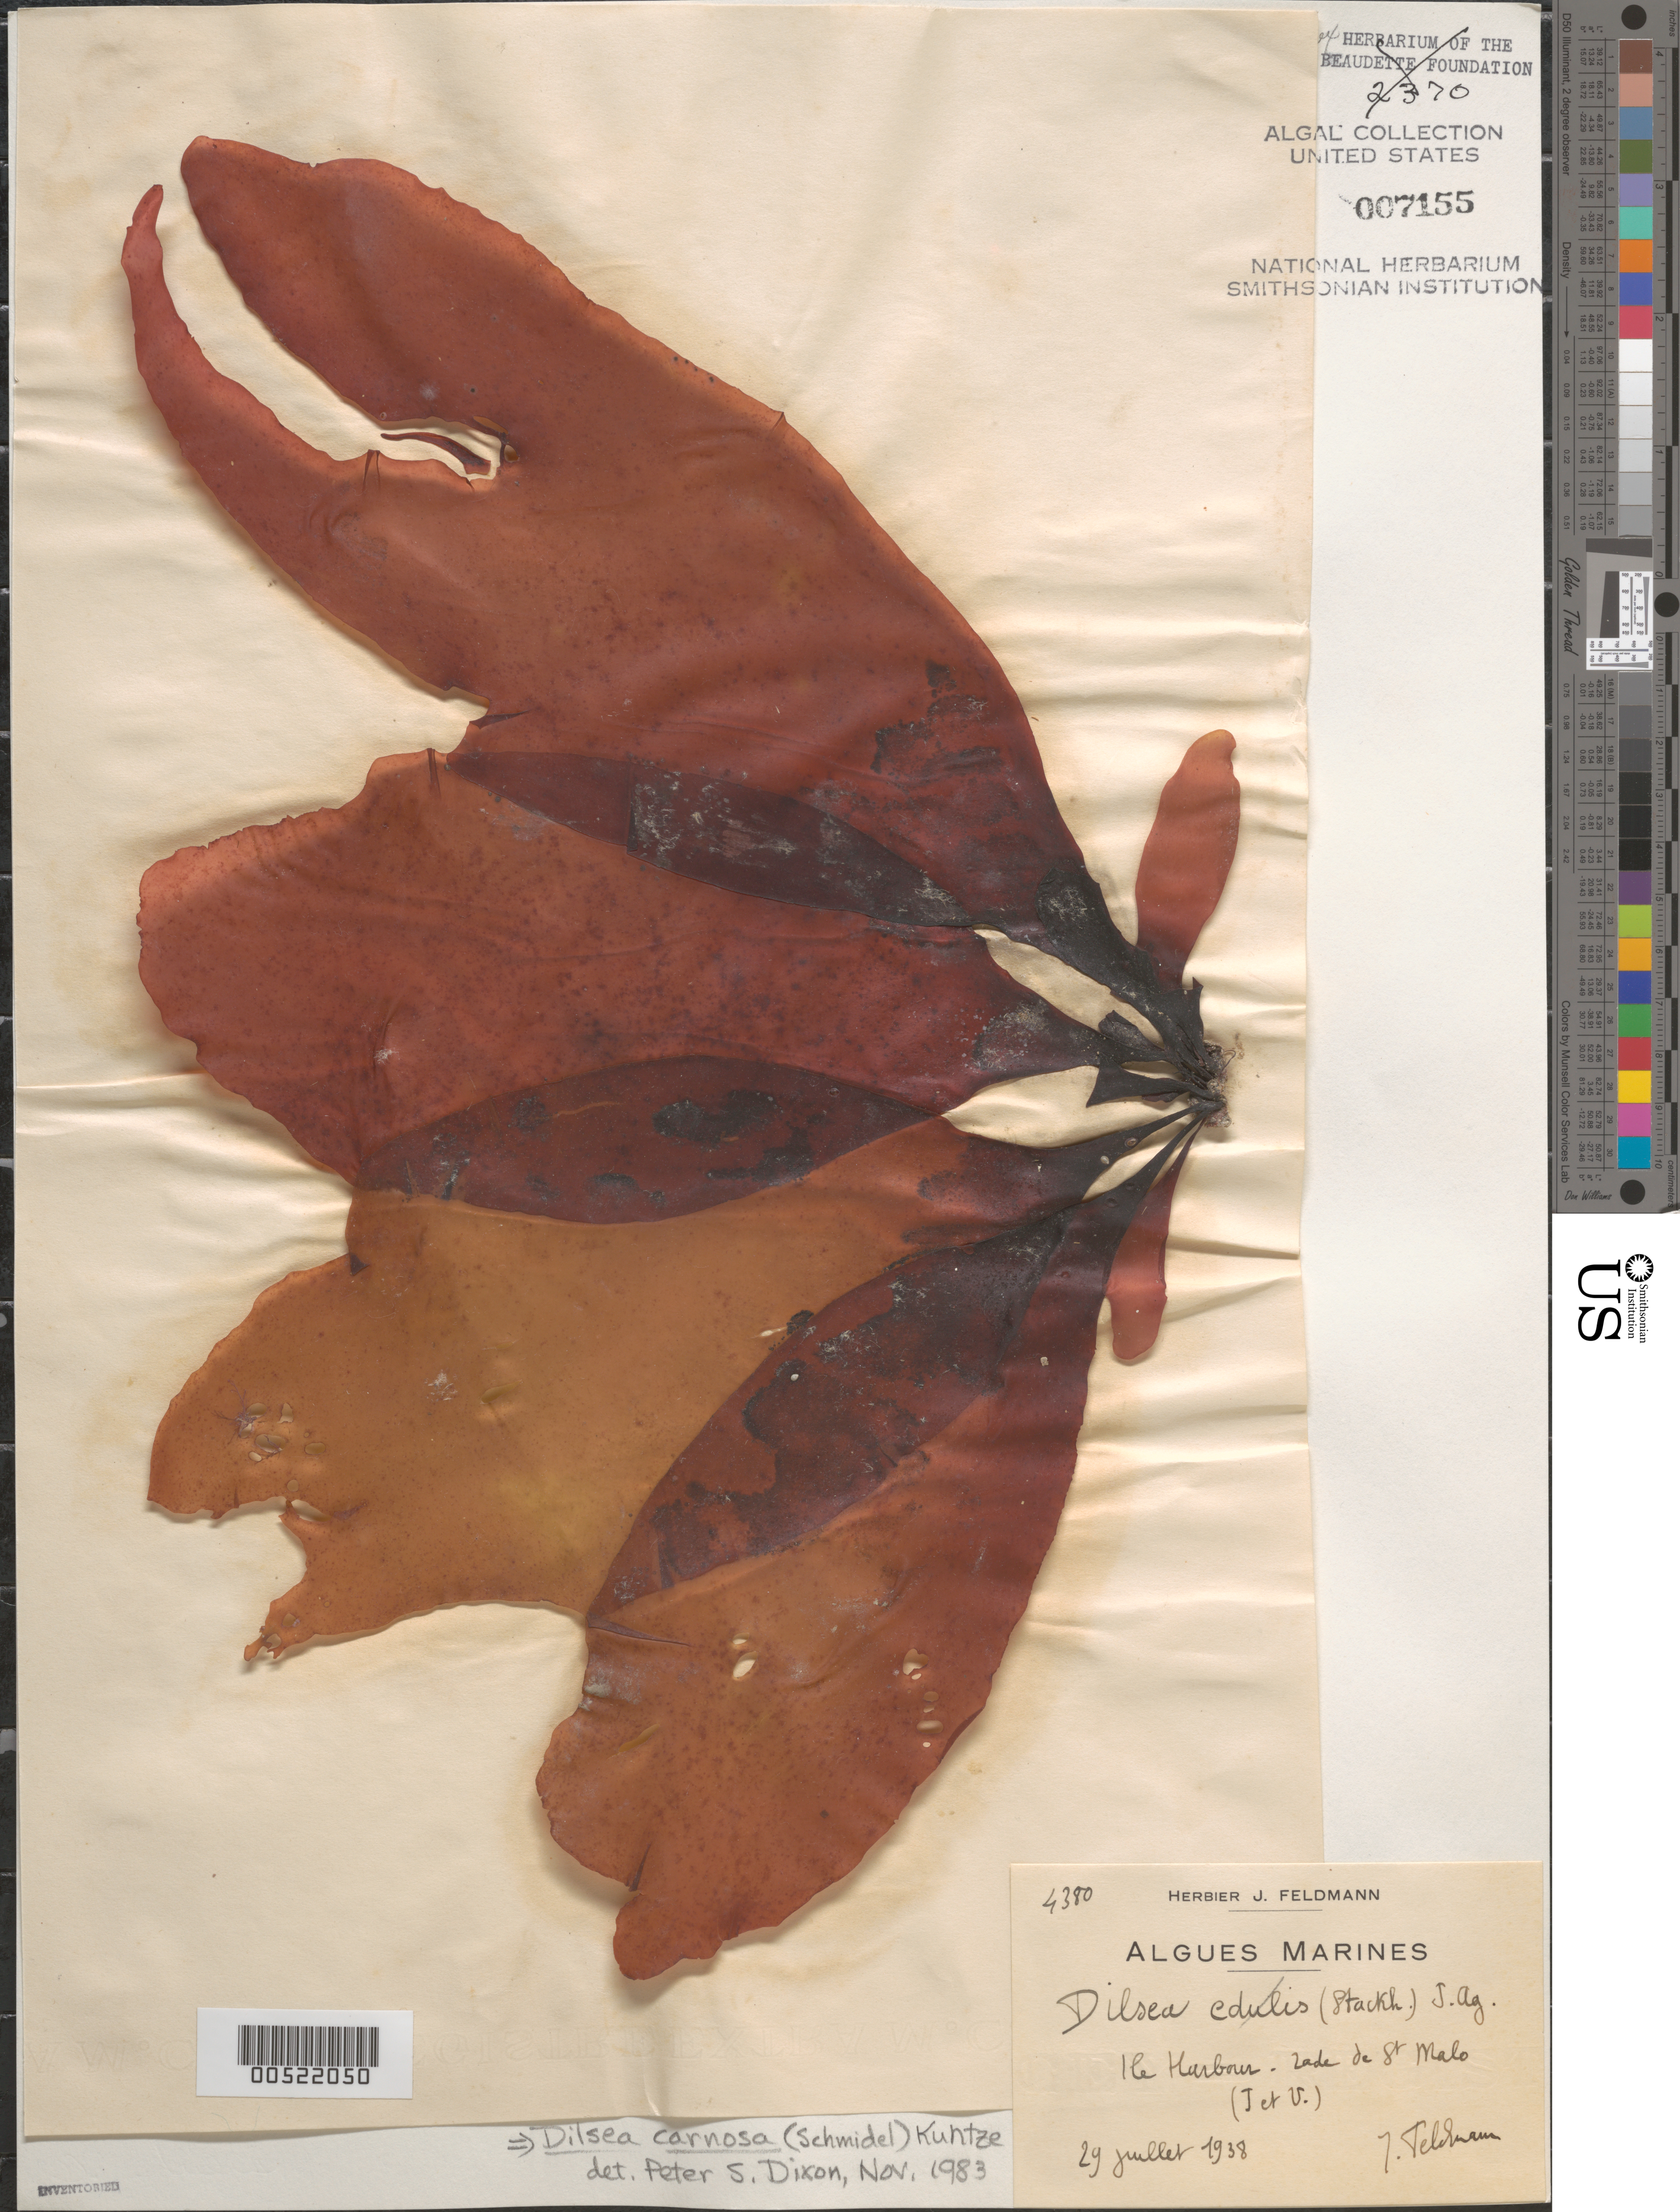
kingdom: Plantae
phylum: Rhodophyta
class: Florideophyceae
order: Gigartinales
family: Dumontiaceae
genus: Dilsea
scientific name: Dilsea carnosa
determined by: Dixon, P. S.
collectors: J. Feldmann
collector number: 4380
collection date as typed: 29 Jul 1938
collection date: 1938-07-29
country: France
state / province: Bretagne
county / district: Ille-et-Vilaine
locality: St. Malo harbor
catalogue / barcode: US 7155